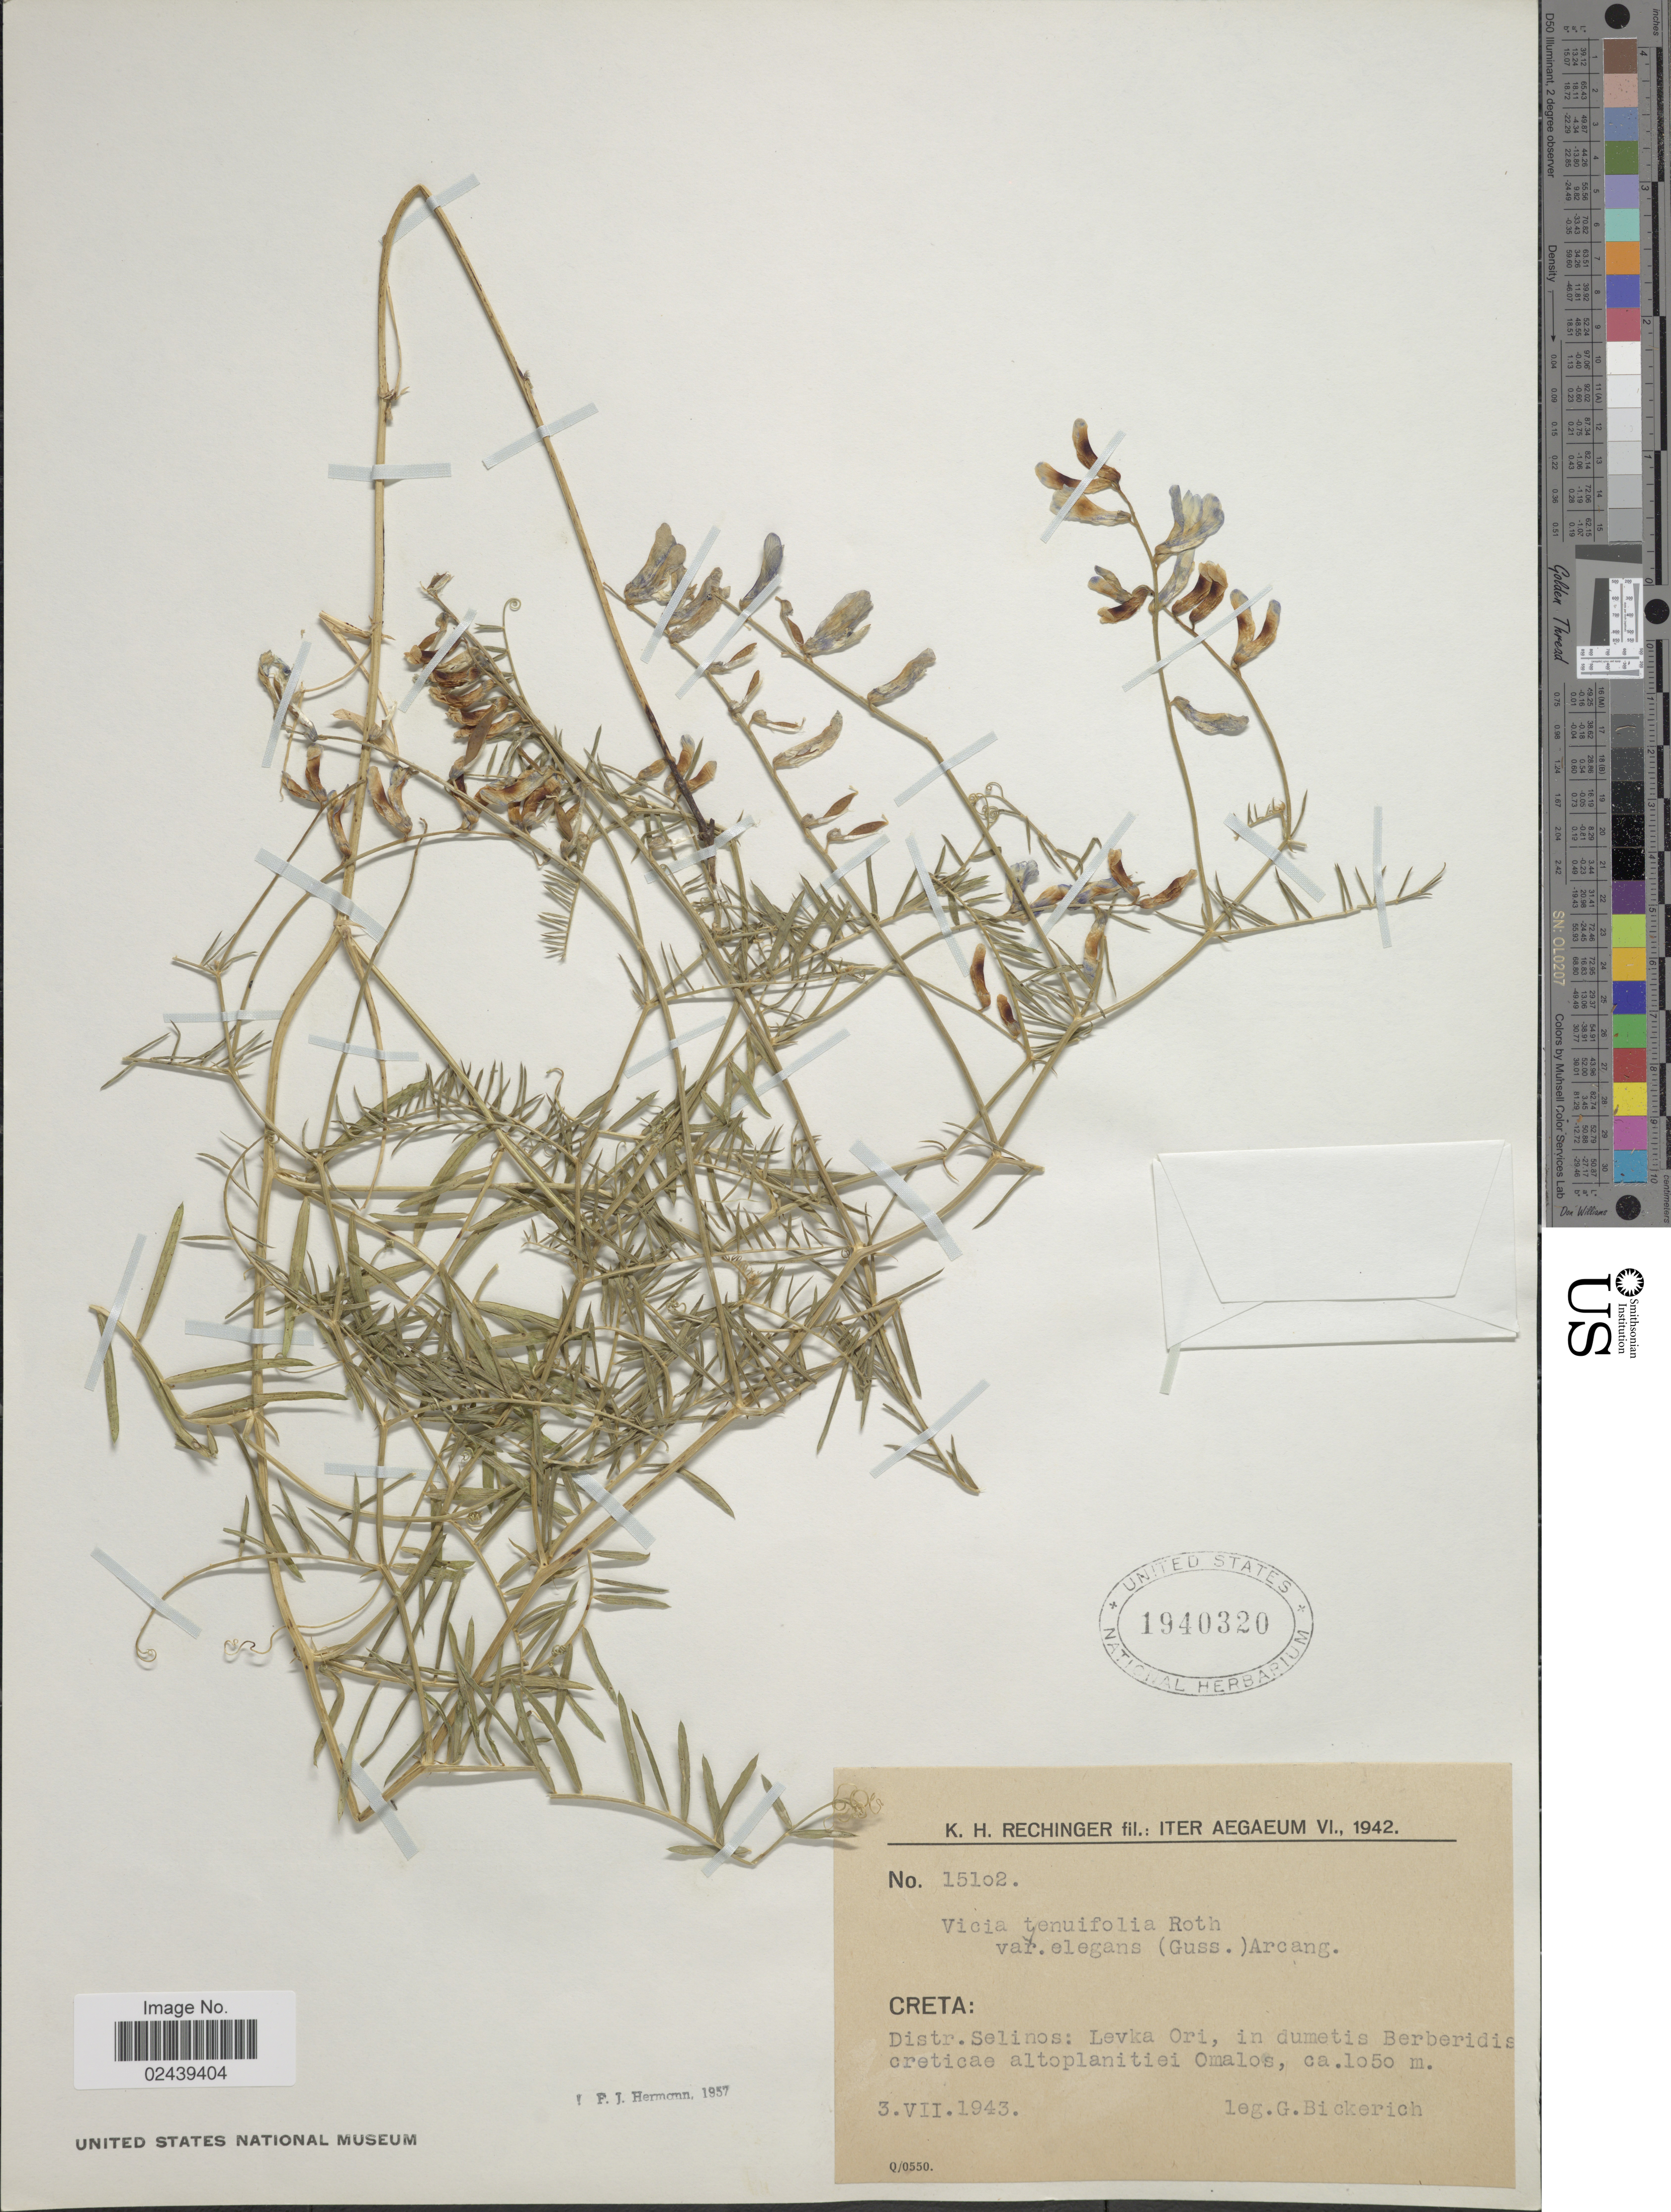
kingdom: Plantae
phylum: Tracheophyta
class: Magnoliopsida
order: Fabales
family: Fabaceae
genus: Vicia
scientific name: Vicia tenuifolia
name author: Ten.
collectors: Bickerich, G.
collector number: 15102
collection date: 1943-07-03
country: Greece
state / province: Crete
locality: Creta: Distr. Selinos: Levka Ori, in dumetis Berberidie creticae altoplanitiei Omalosl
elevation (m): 1050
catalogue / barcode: US 1940320